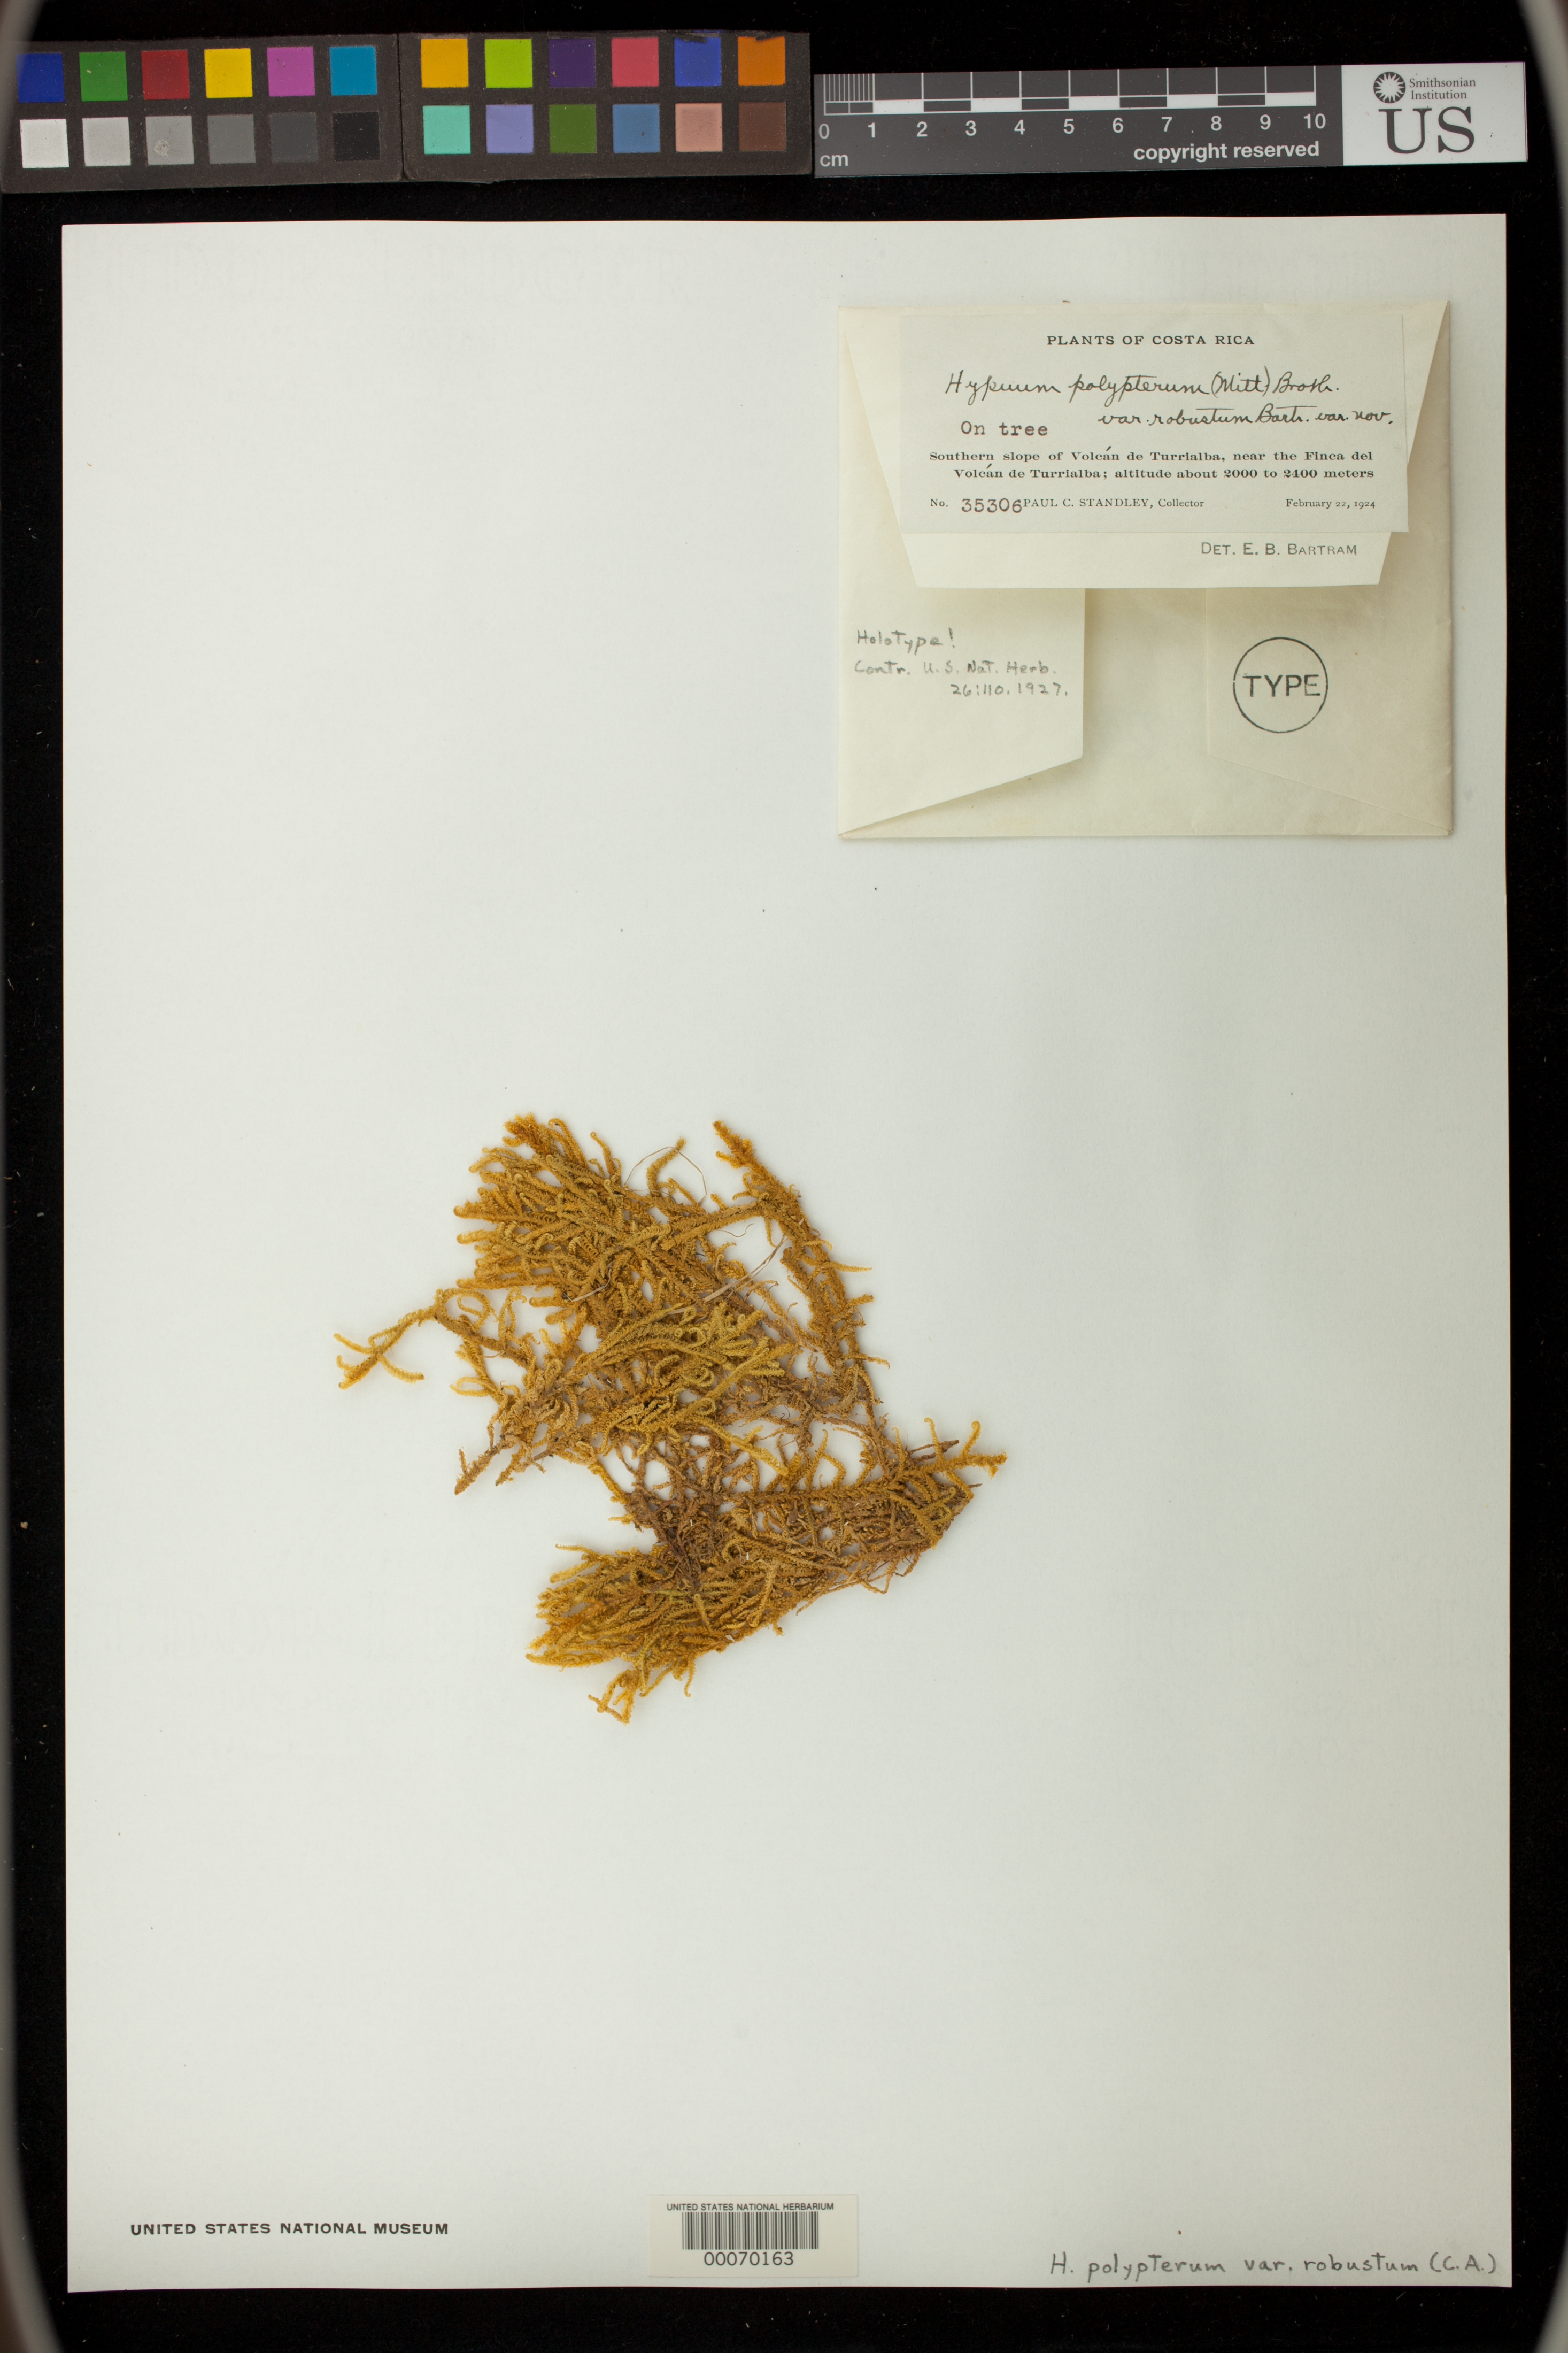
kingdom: Plantae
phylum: Bryophyta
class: Bryopsida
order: Hypnales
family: Hypnaceae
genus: Hypnum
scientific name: Hypnum polypterum var. robustum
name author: E.B. Bartram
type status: Holotype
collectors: P. C. Standley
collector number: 35306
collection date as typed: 22 Feb 1924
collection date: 1924-02-22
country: Costa Rica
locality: Volcan de Turrialba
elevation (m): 2000